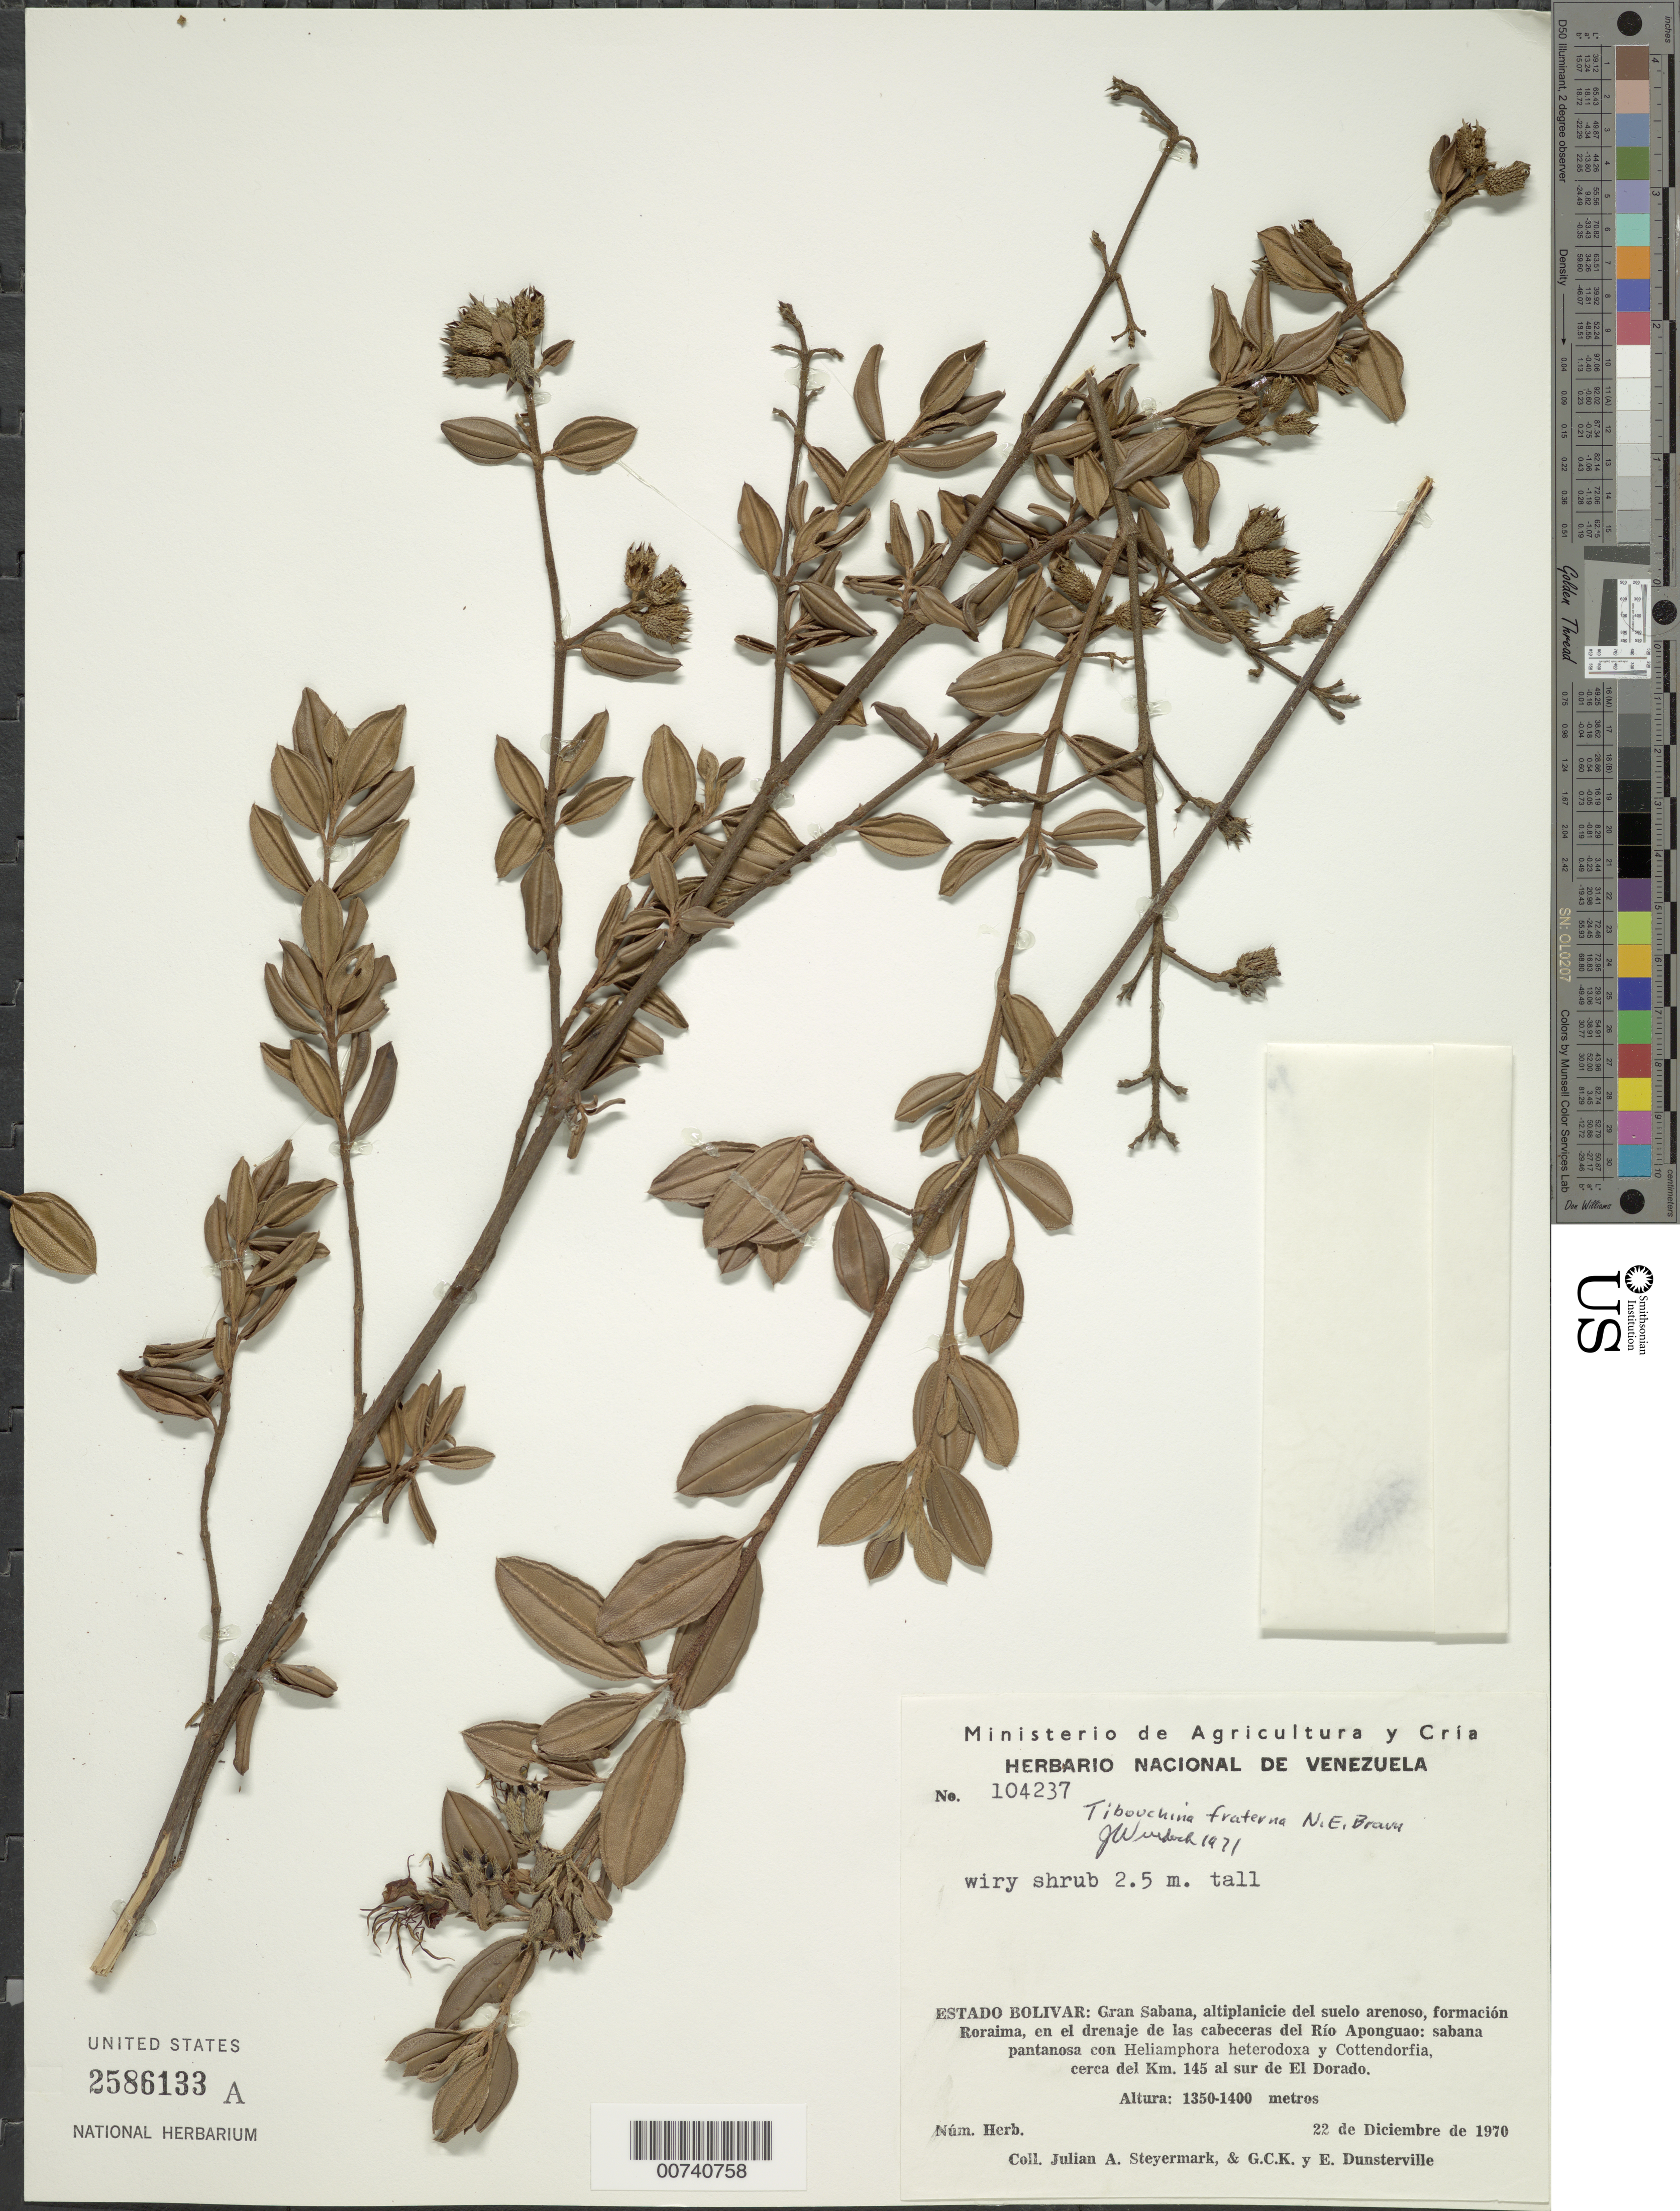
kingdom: Plantae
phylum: Tracheophyta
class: Magnoliopsida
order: Myrtales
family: Melastomataceae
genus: Tibouchina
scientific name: Tibouchina fraterna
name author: N.E. Br.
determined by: Wurdack, John J., (US), US (UNITED STATES)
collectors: J. Steyermark, G. C. K. Dunsterville & E. Dunsterville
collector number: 104237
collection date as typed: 22-Dec-70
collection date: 1970-12-22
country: Venezuela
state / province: Bolívar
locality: Gran Sabana, formacion Roraima, Río Aponguao, 145 km sur de El Dorado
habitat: Marshy savanna with Heliamphora heterodoxy & Cottendorfia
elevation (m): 1350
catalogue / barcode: US 2586133A